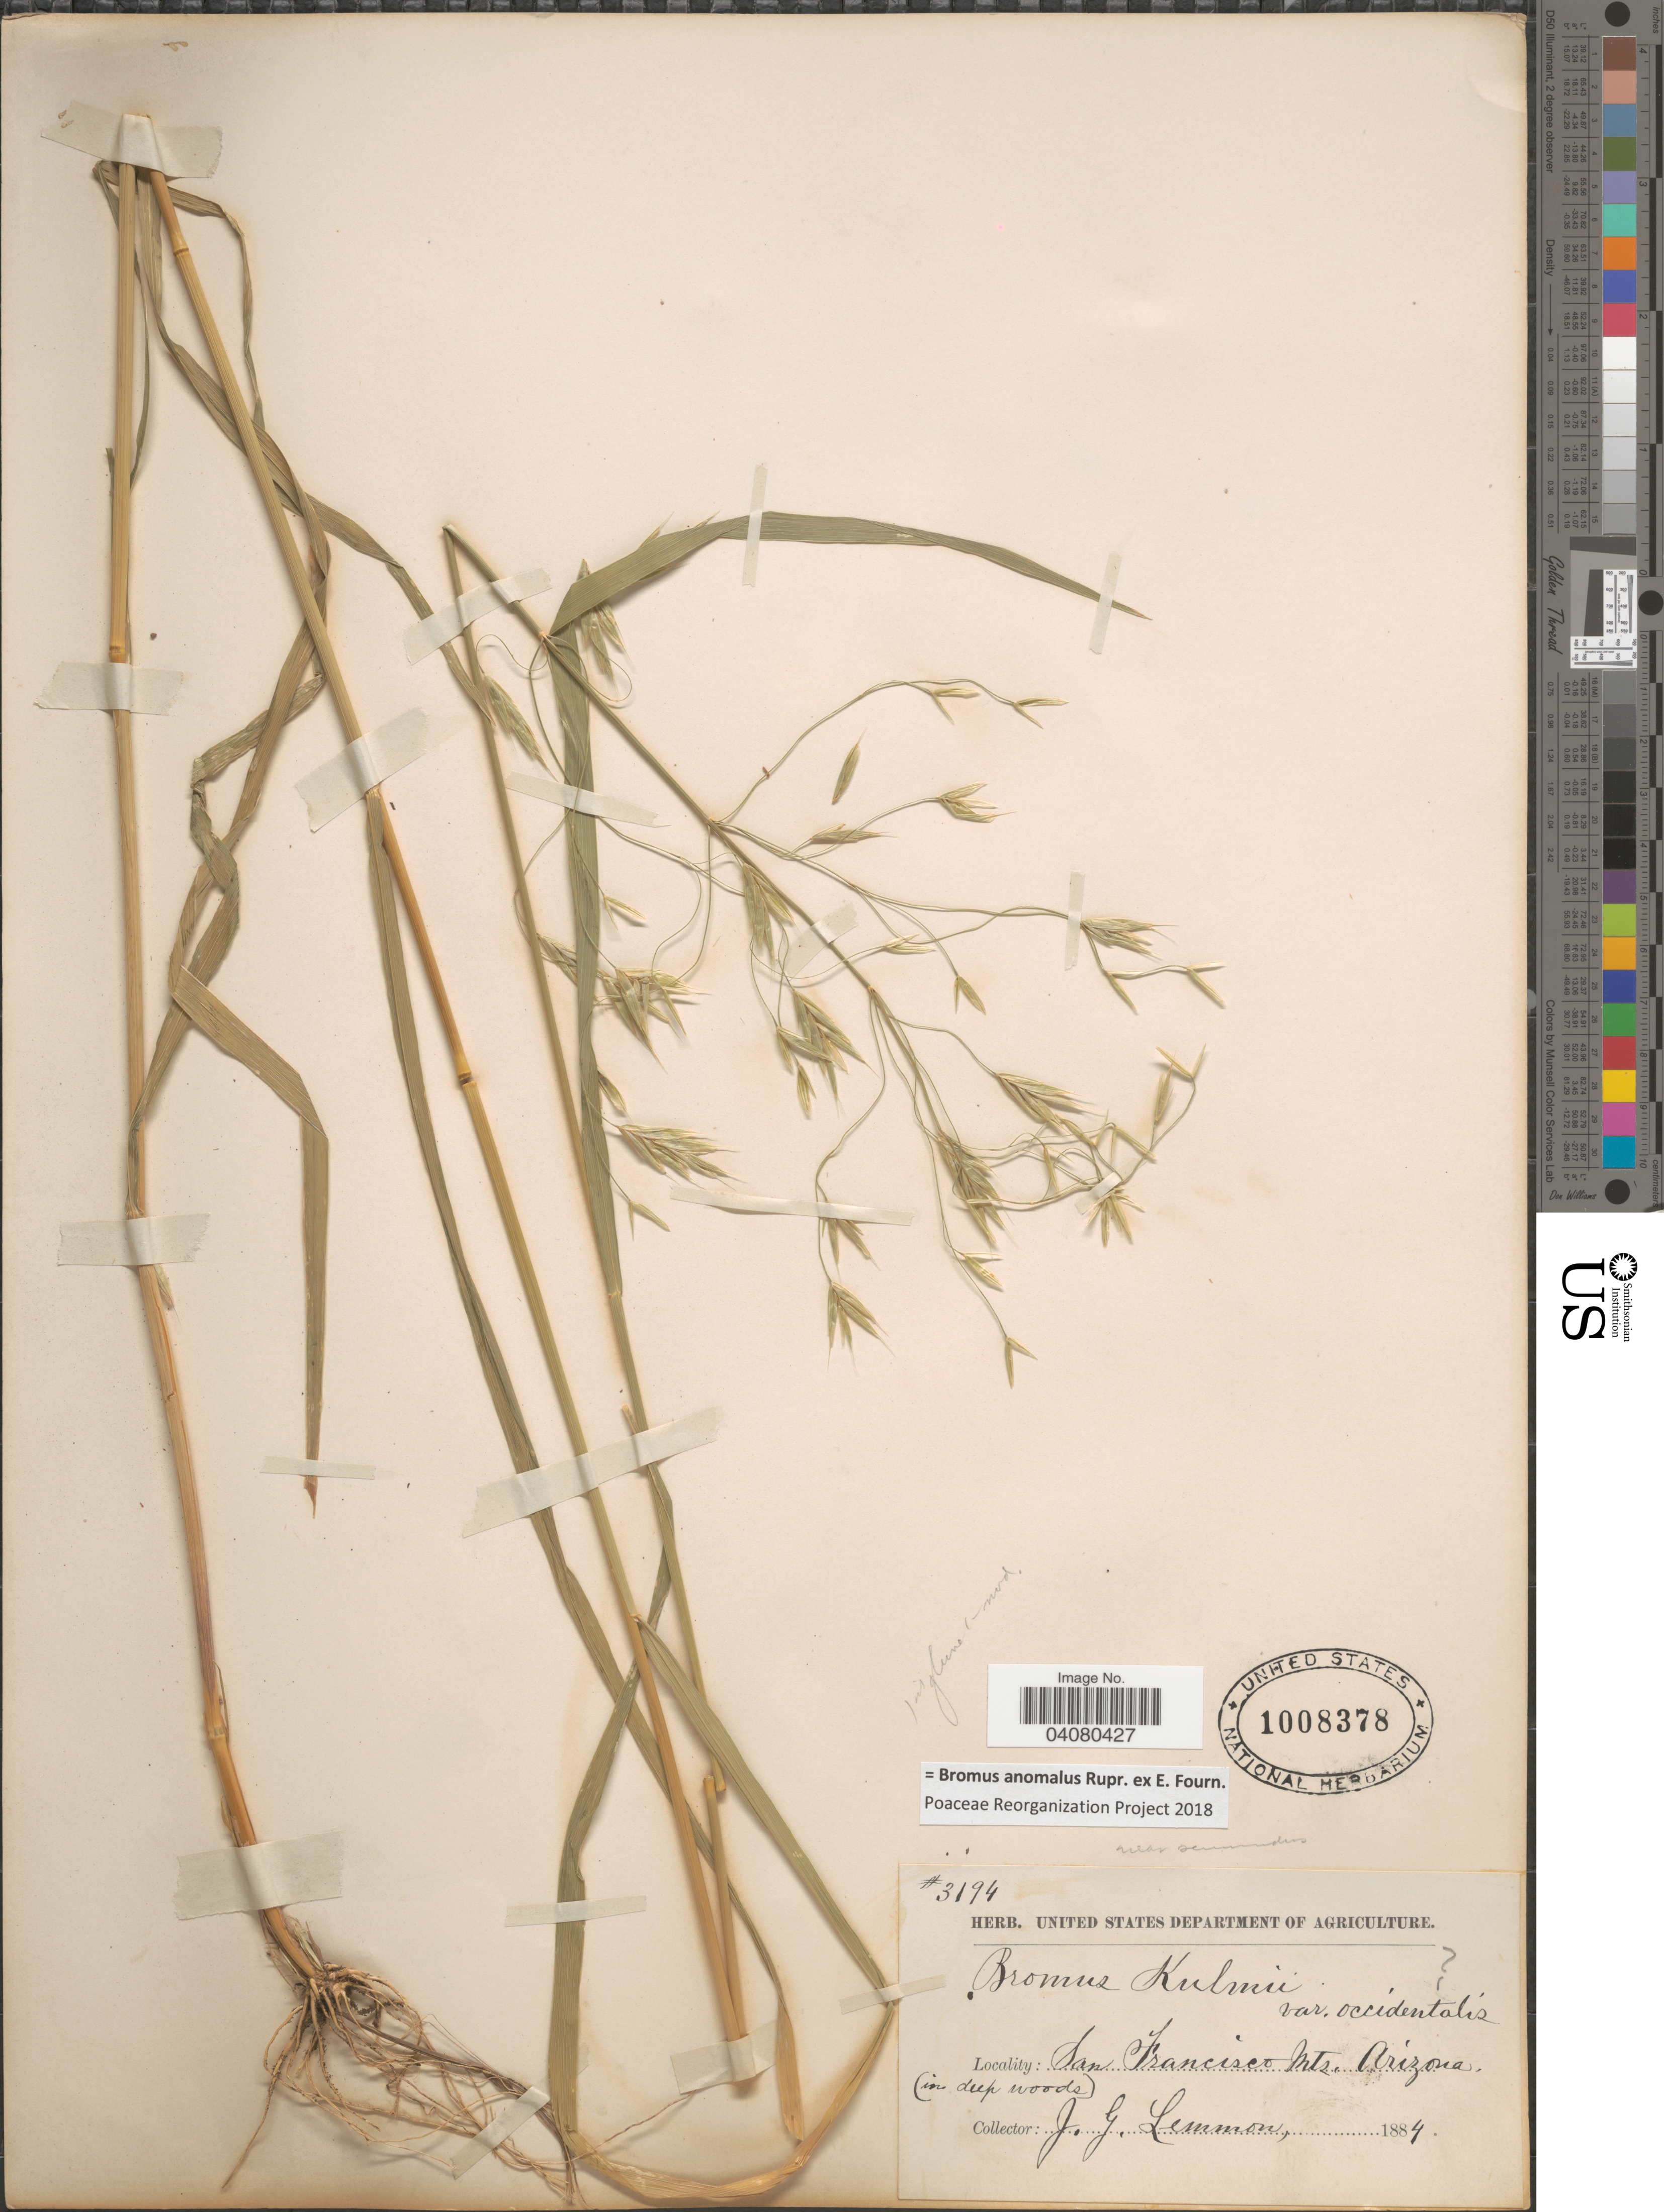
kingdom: Plantae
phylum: Tracheophyta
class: Liliopsida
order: Poales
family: Poaceae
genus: Bromus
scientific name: Bromus anomalus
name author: Rupr. ex E. Fourn.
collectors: J. Lemmon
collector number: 3194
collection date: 1884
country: United States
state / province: Arizona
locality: San Francisco Mts.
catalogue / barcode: US 1008378